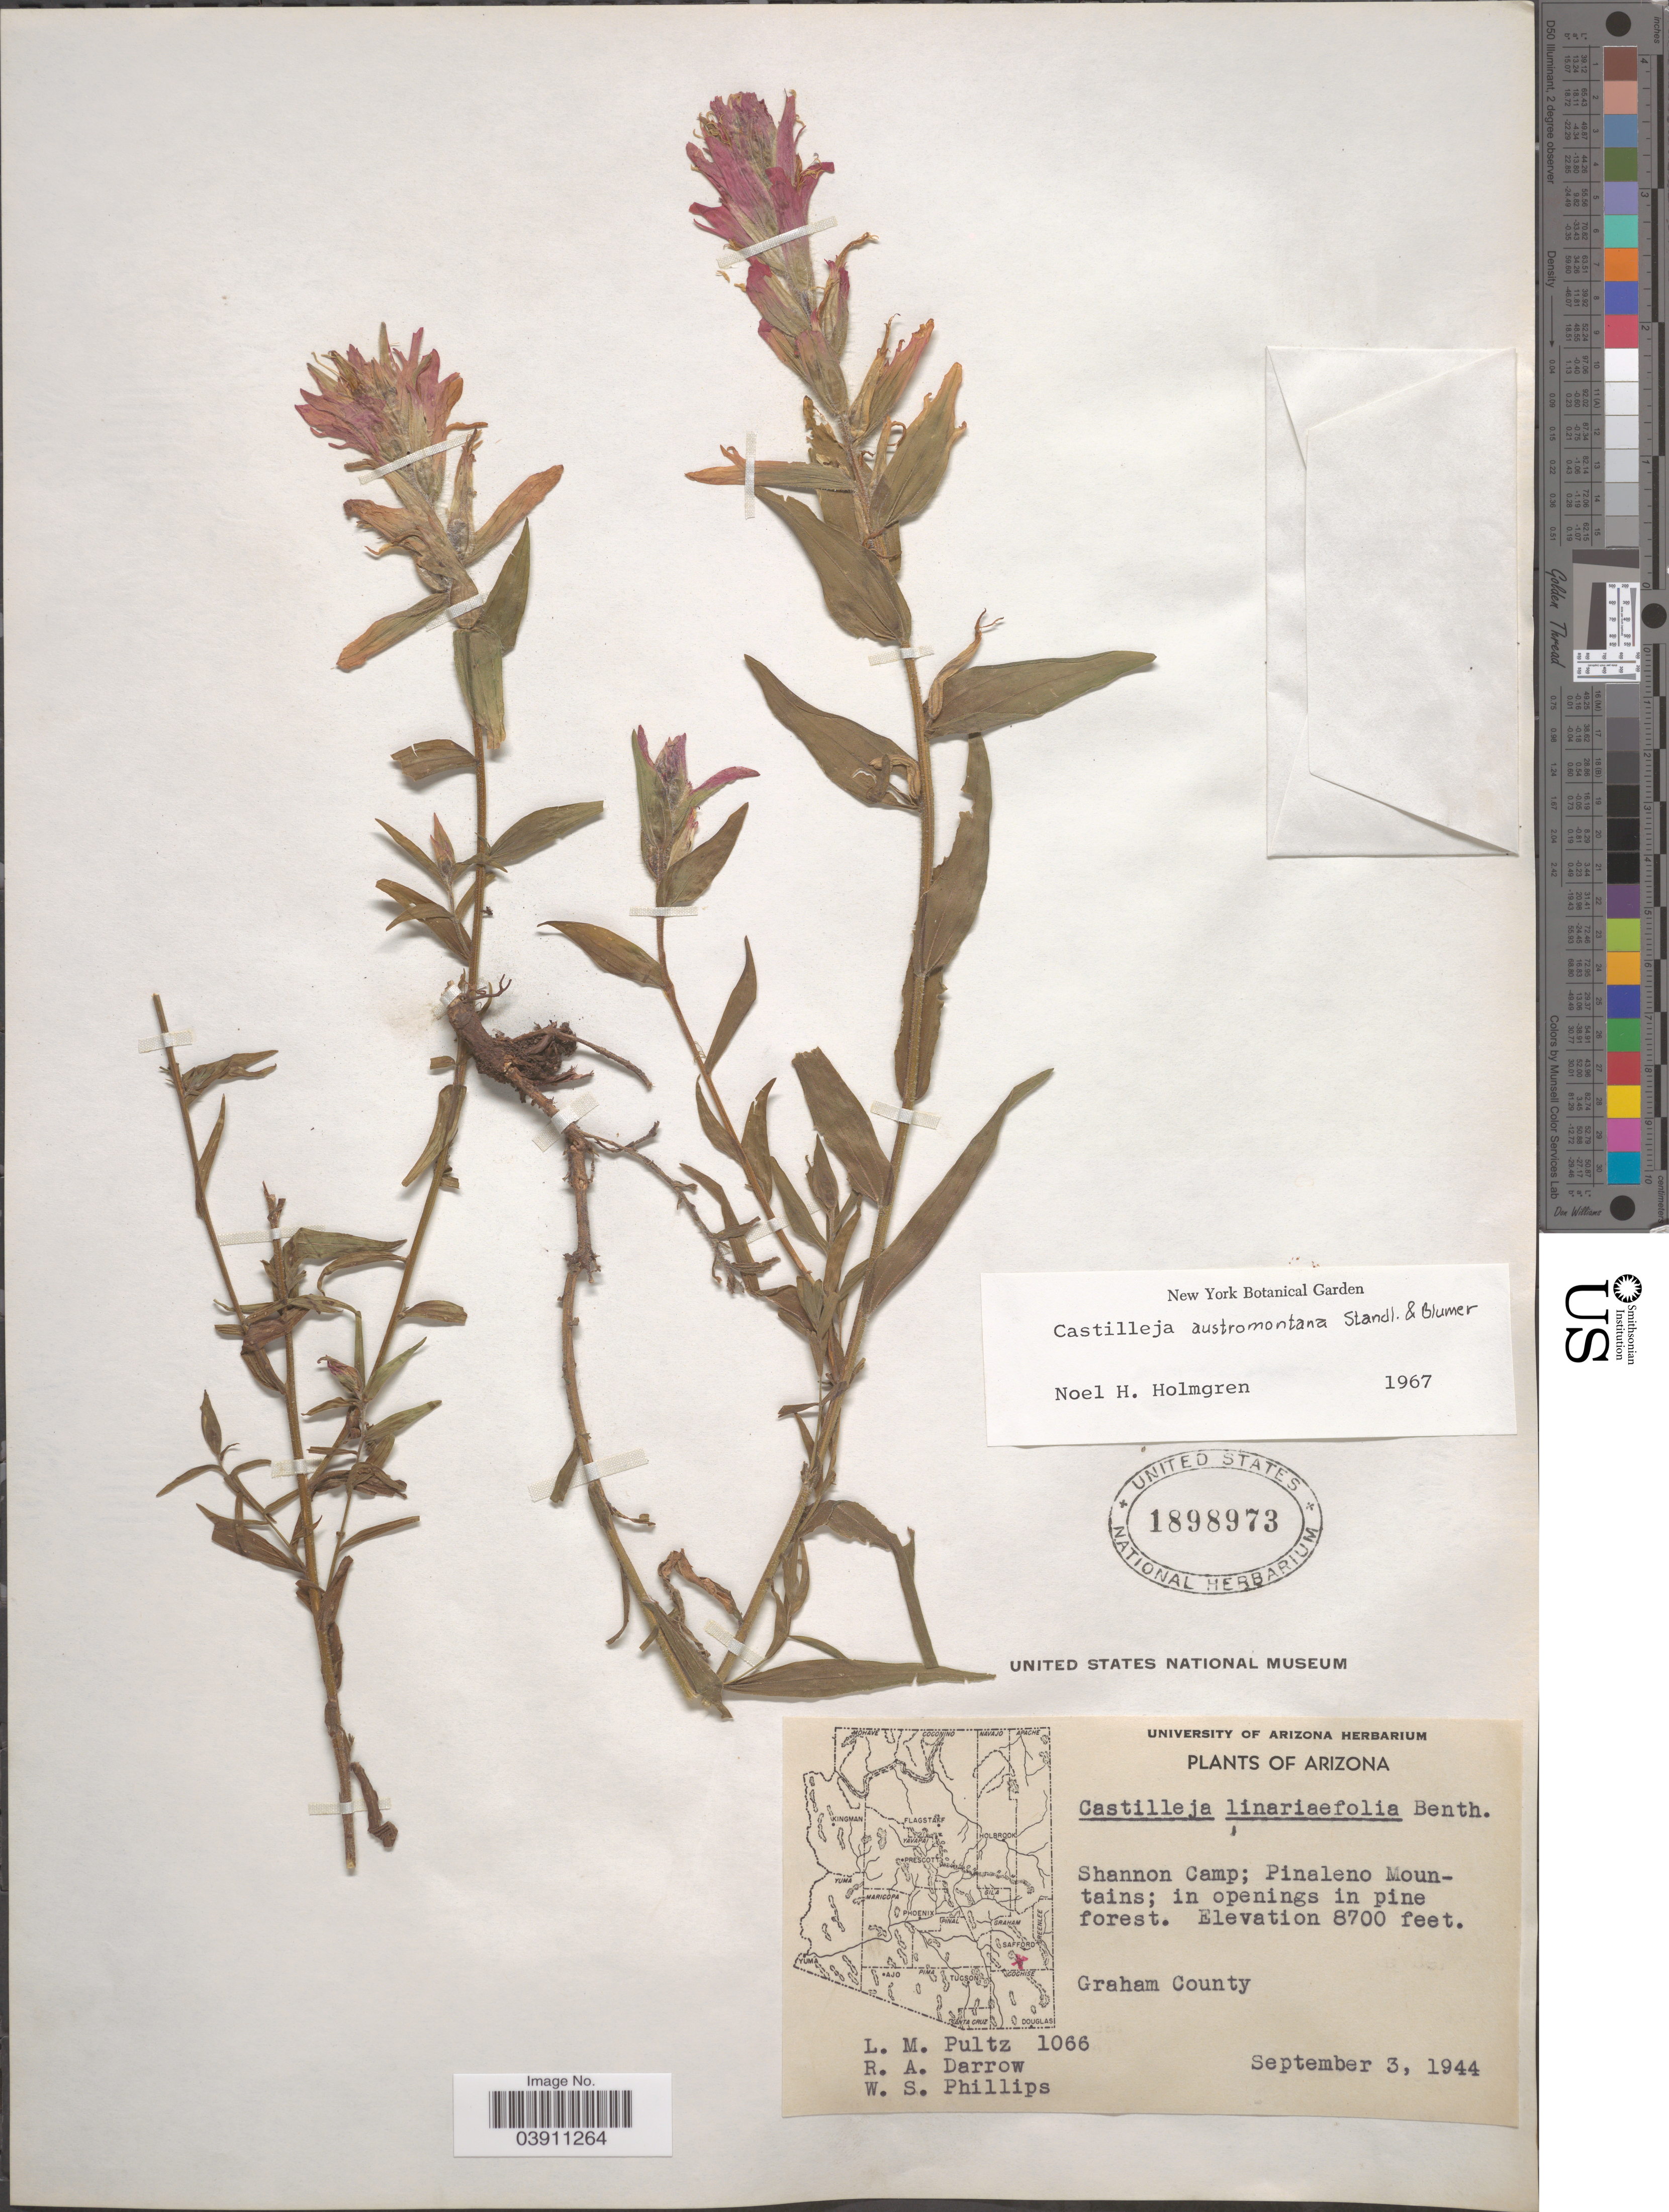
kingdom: Plantae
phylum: Tracheophyta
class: Magnoliopsida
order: Lamiales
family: Orobanchaceae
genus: Castilleja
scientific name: Castilleja austromontana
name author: Standl. & Blumer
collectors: L. Pultz, R. A. Darrow & W. S. Phillips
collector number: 1066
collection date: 1944-09-03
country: United States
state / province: Arizona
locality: Shannon Camp; Pinaleno Mountains; in openings in pine forest. Graham County.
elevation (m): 2652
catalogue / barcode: US 1898973